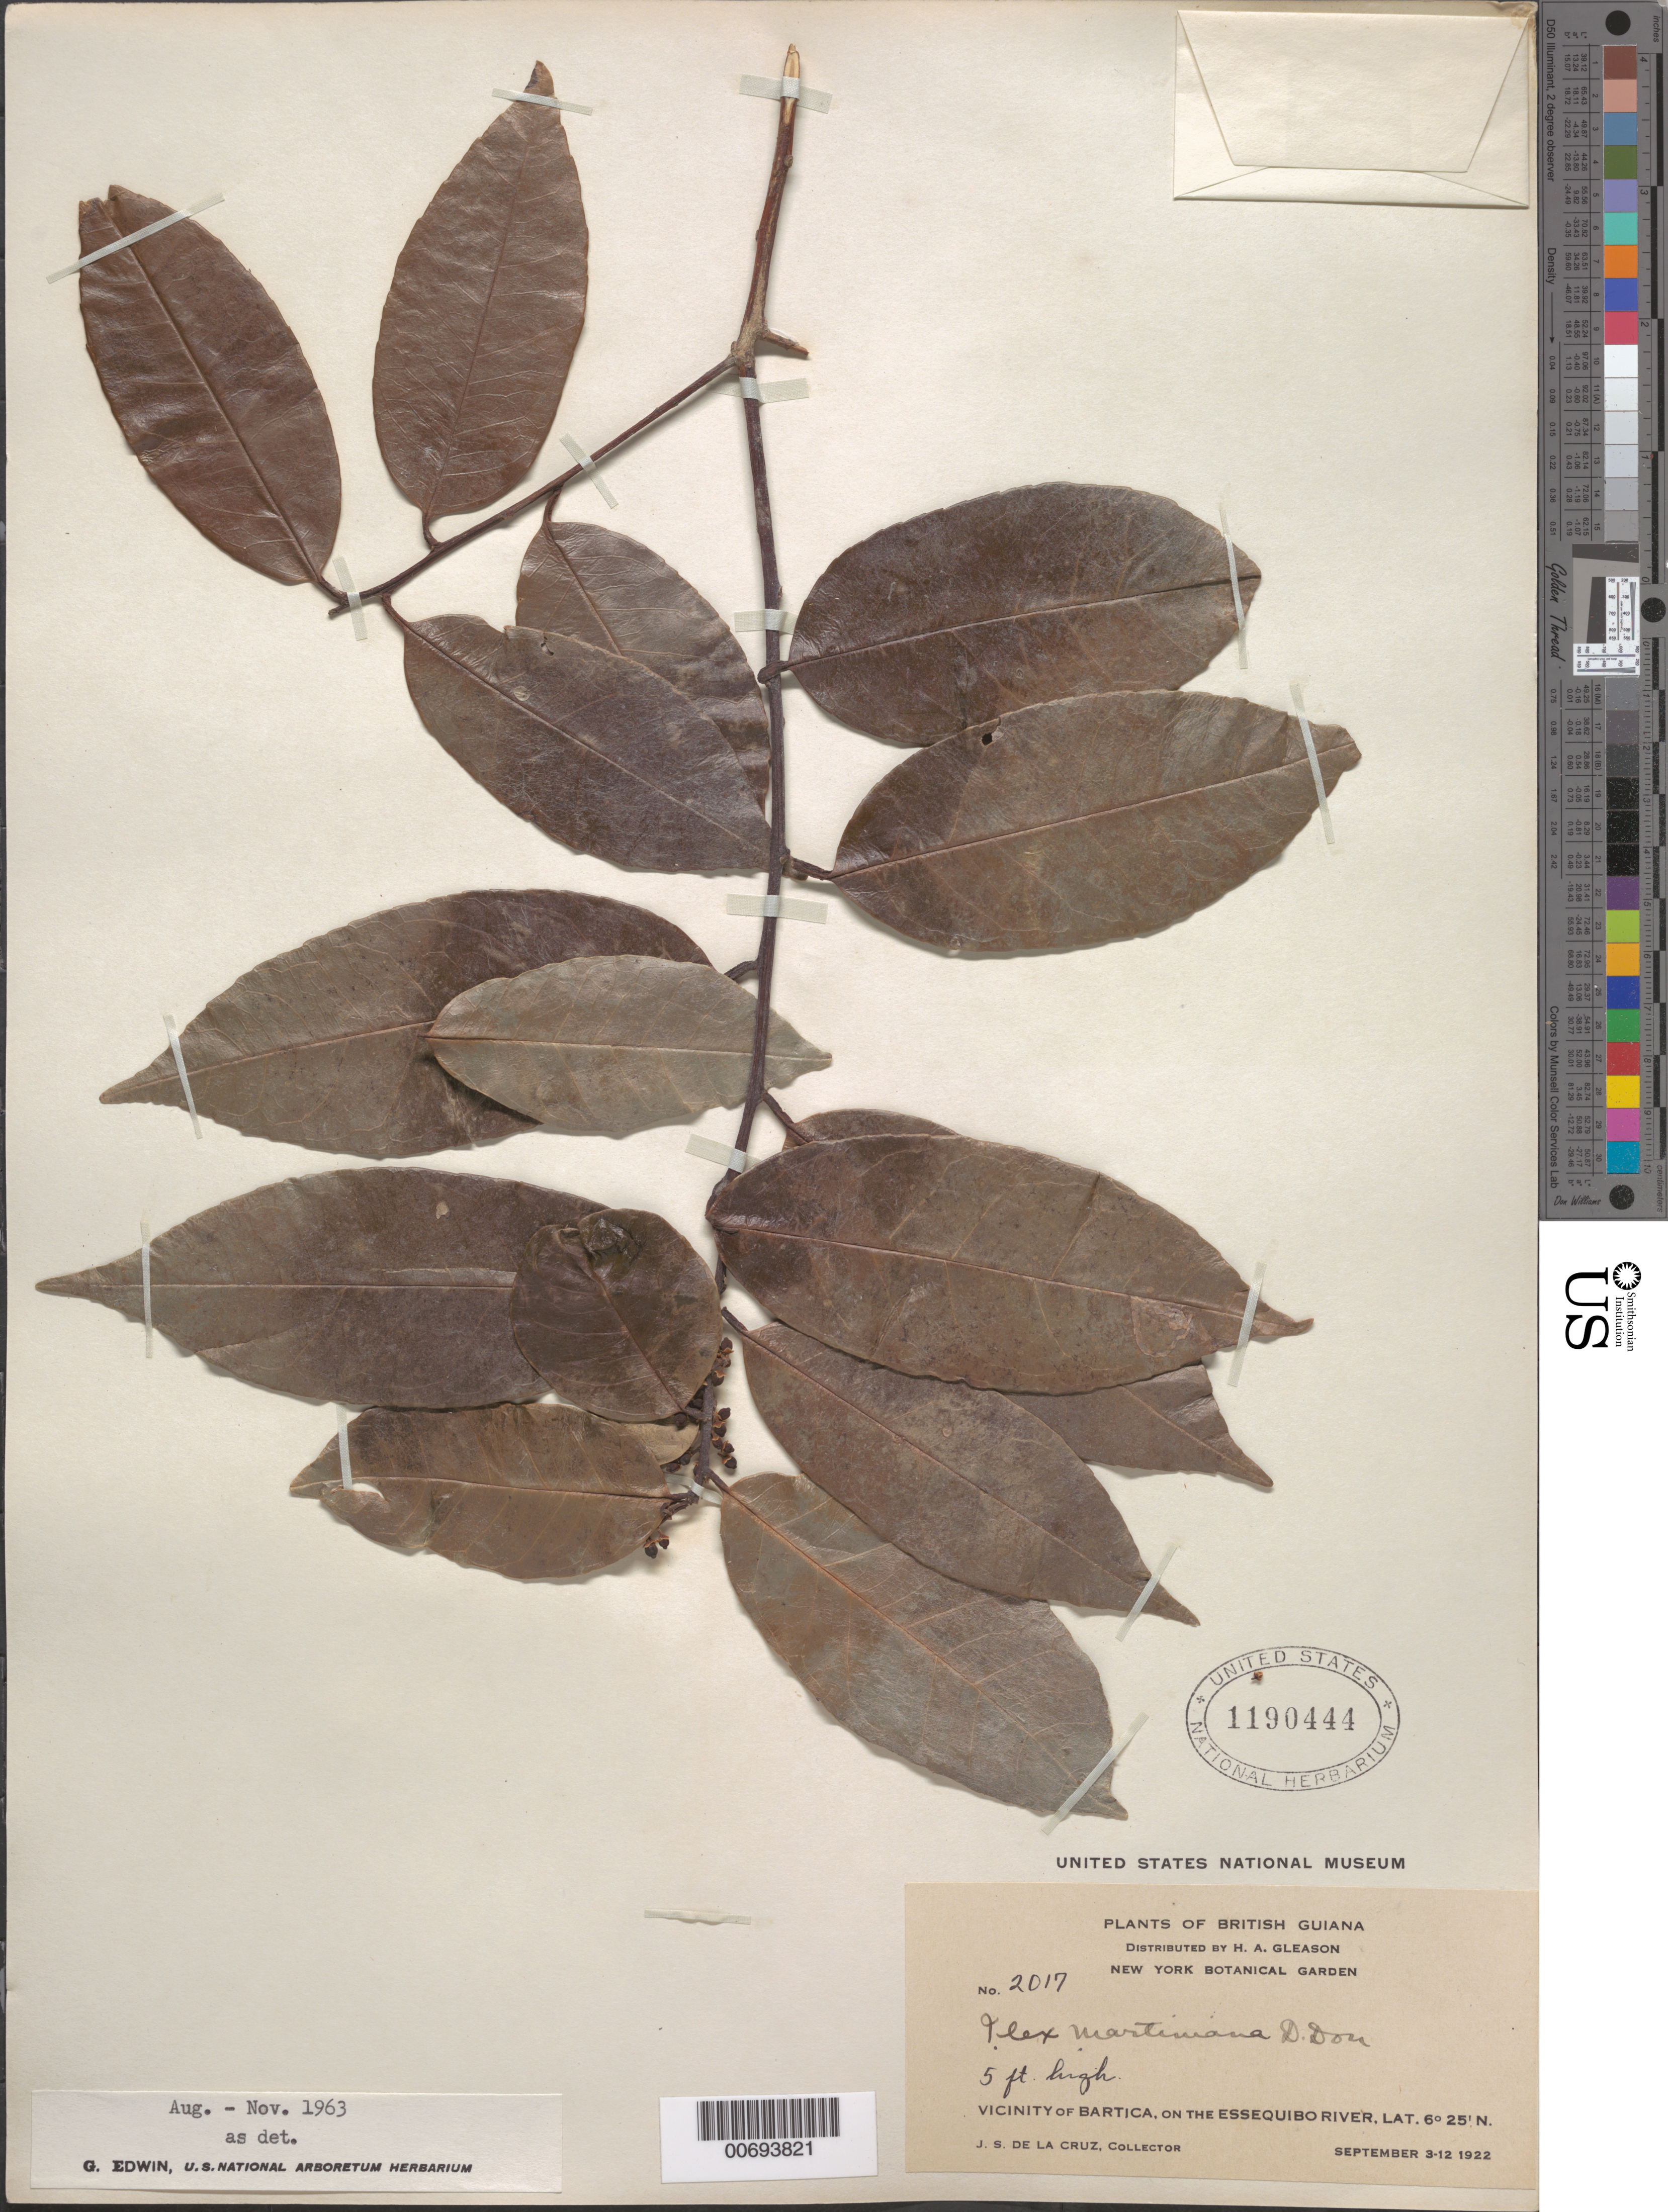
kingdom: Plantae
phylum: Tracheophyta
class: Magnoliopsida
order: Aquifoliales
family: Aquifoliaceae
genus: Ilex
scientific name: Ilex martiniana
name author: D. Don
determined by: Edwin, G.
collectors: J. S. de la Cruz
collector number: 2017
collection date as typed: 3-Sep-22 to 12-Sep-22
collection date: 1922-09-03/1922-09-12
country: Guyana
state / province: Cuyuni-Mazaruni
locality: Bartica, vic., on the Essequibo River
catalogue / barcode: US 1190444